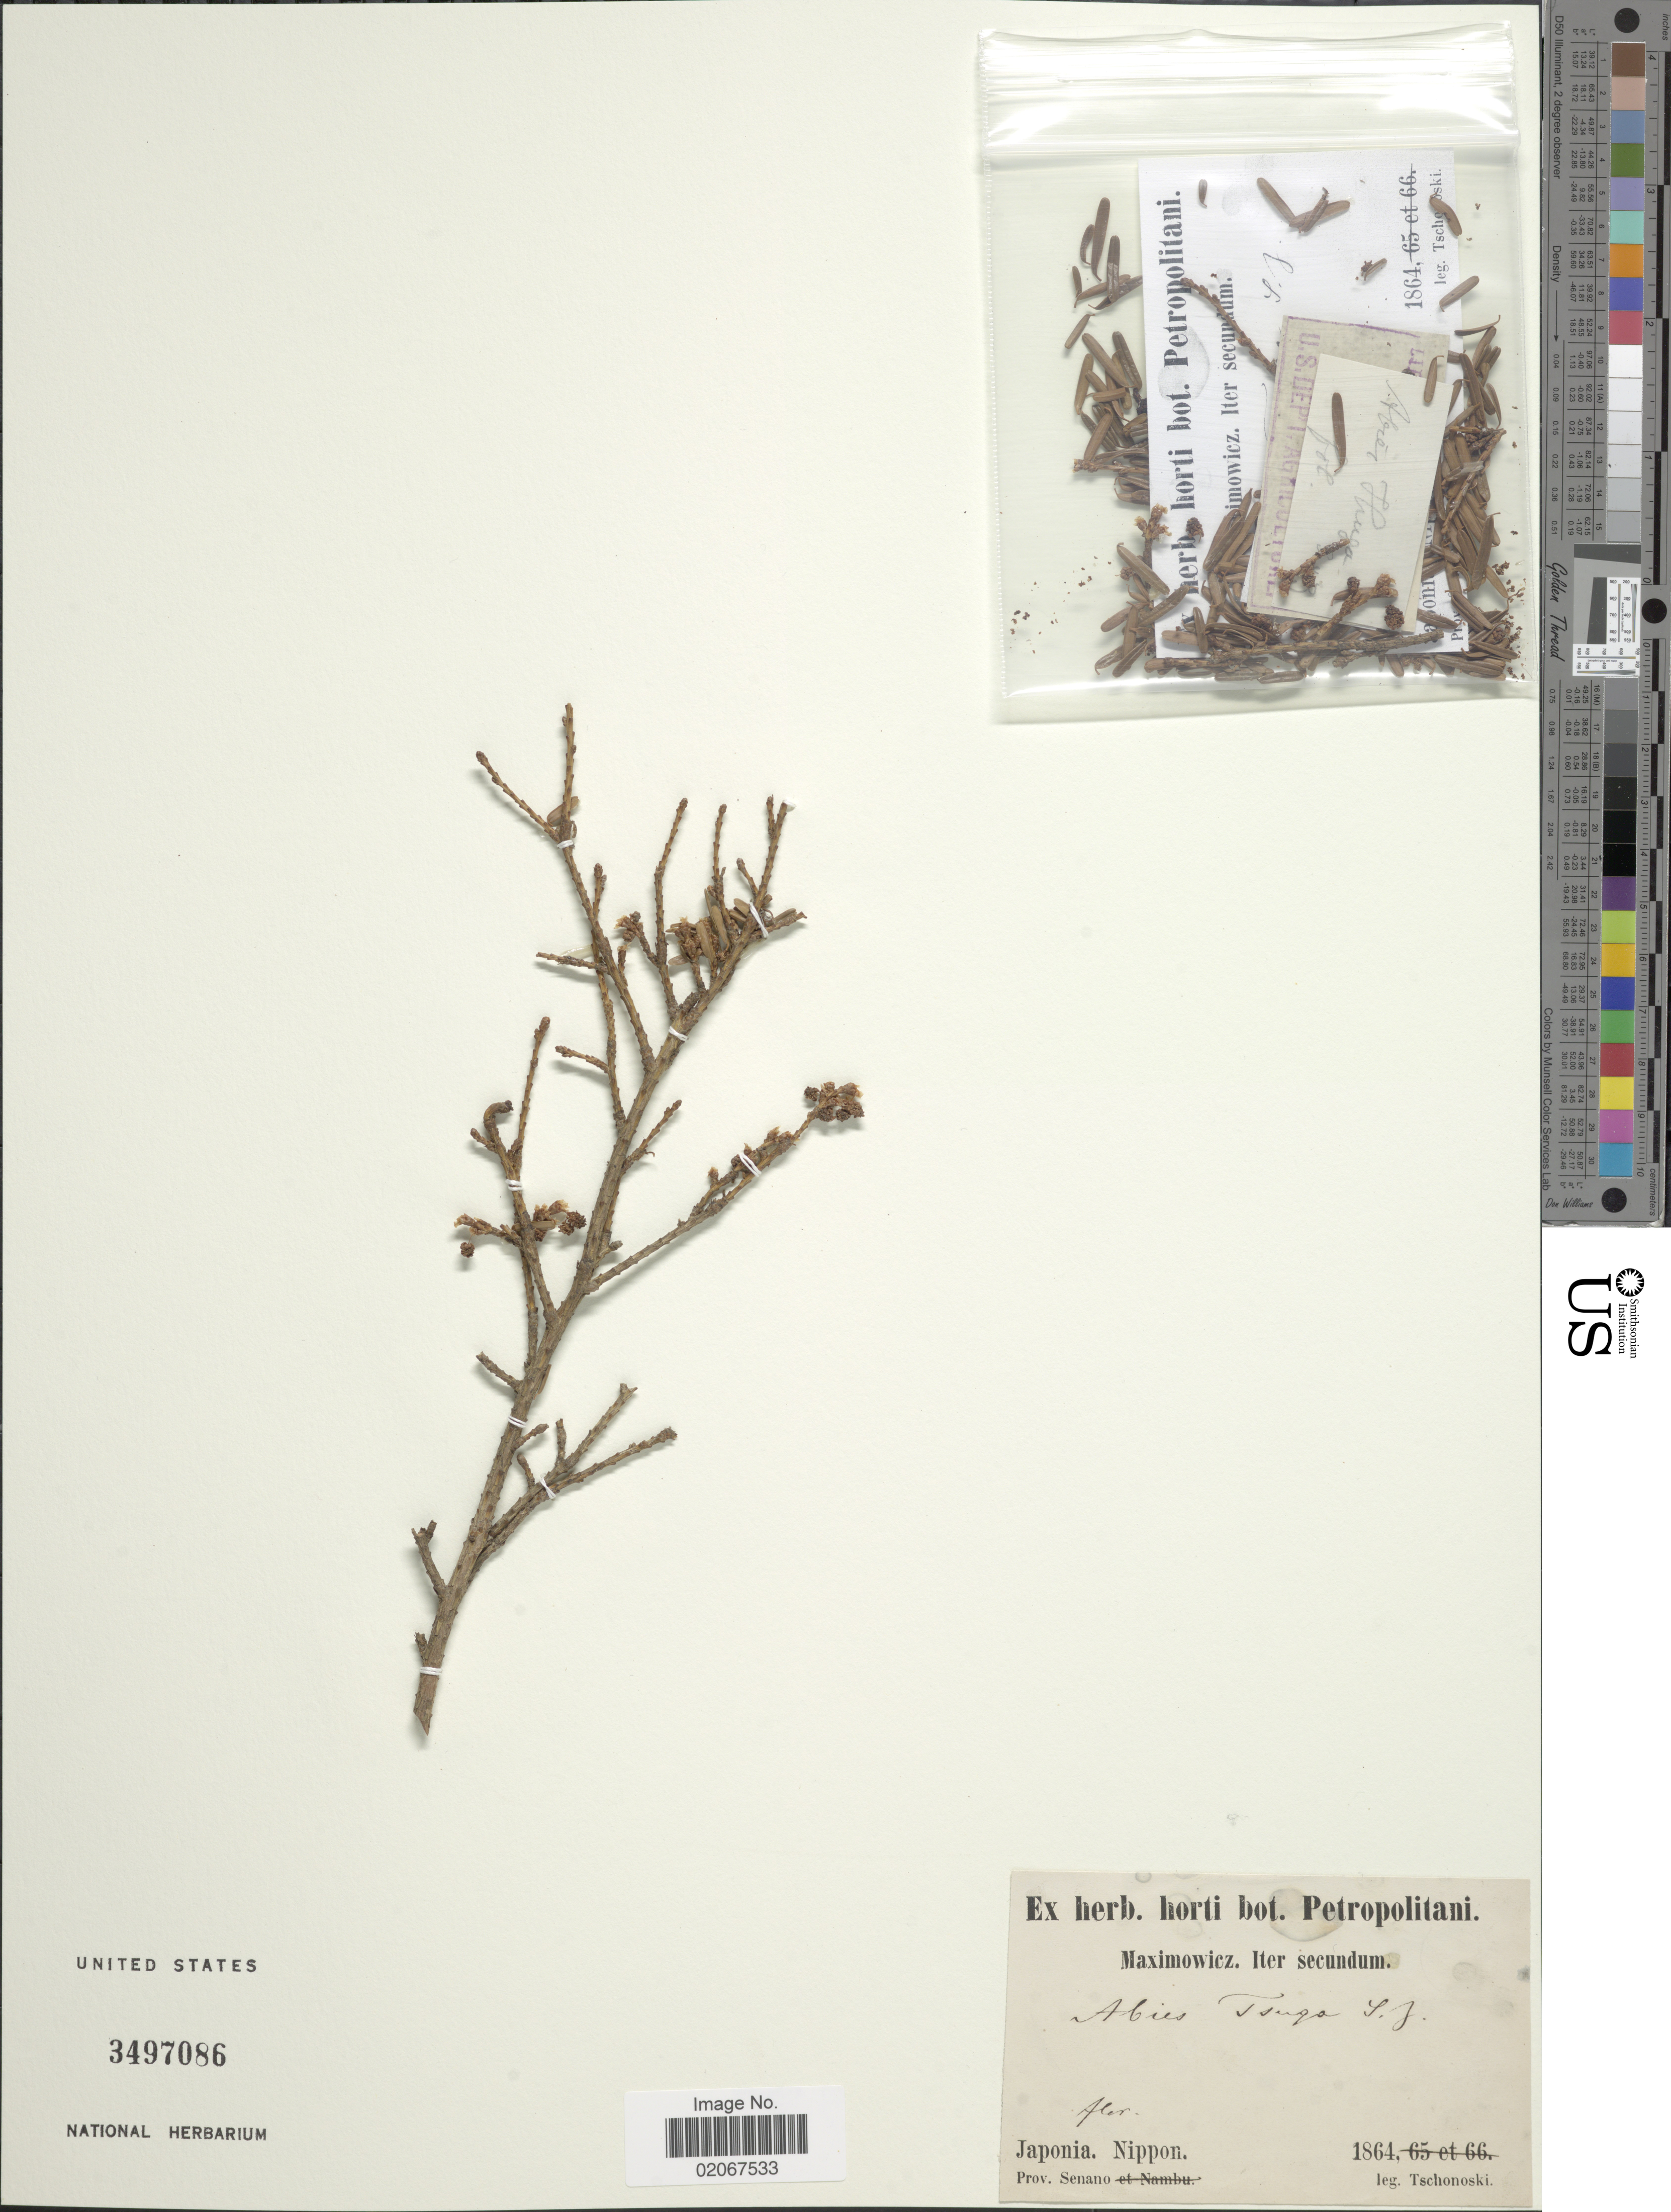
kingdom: Plantae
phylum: Tracheophyta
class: Pinopsida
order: Pinales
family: Pinaceae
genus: Tsuga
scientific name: Tsuga sieboldii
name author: Carrière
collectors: -. Tschonoski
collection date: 1864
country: Japan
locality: Nippon. prov. Senano.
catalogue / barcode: US 3497086